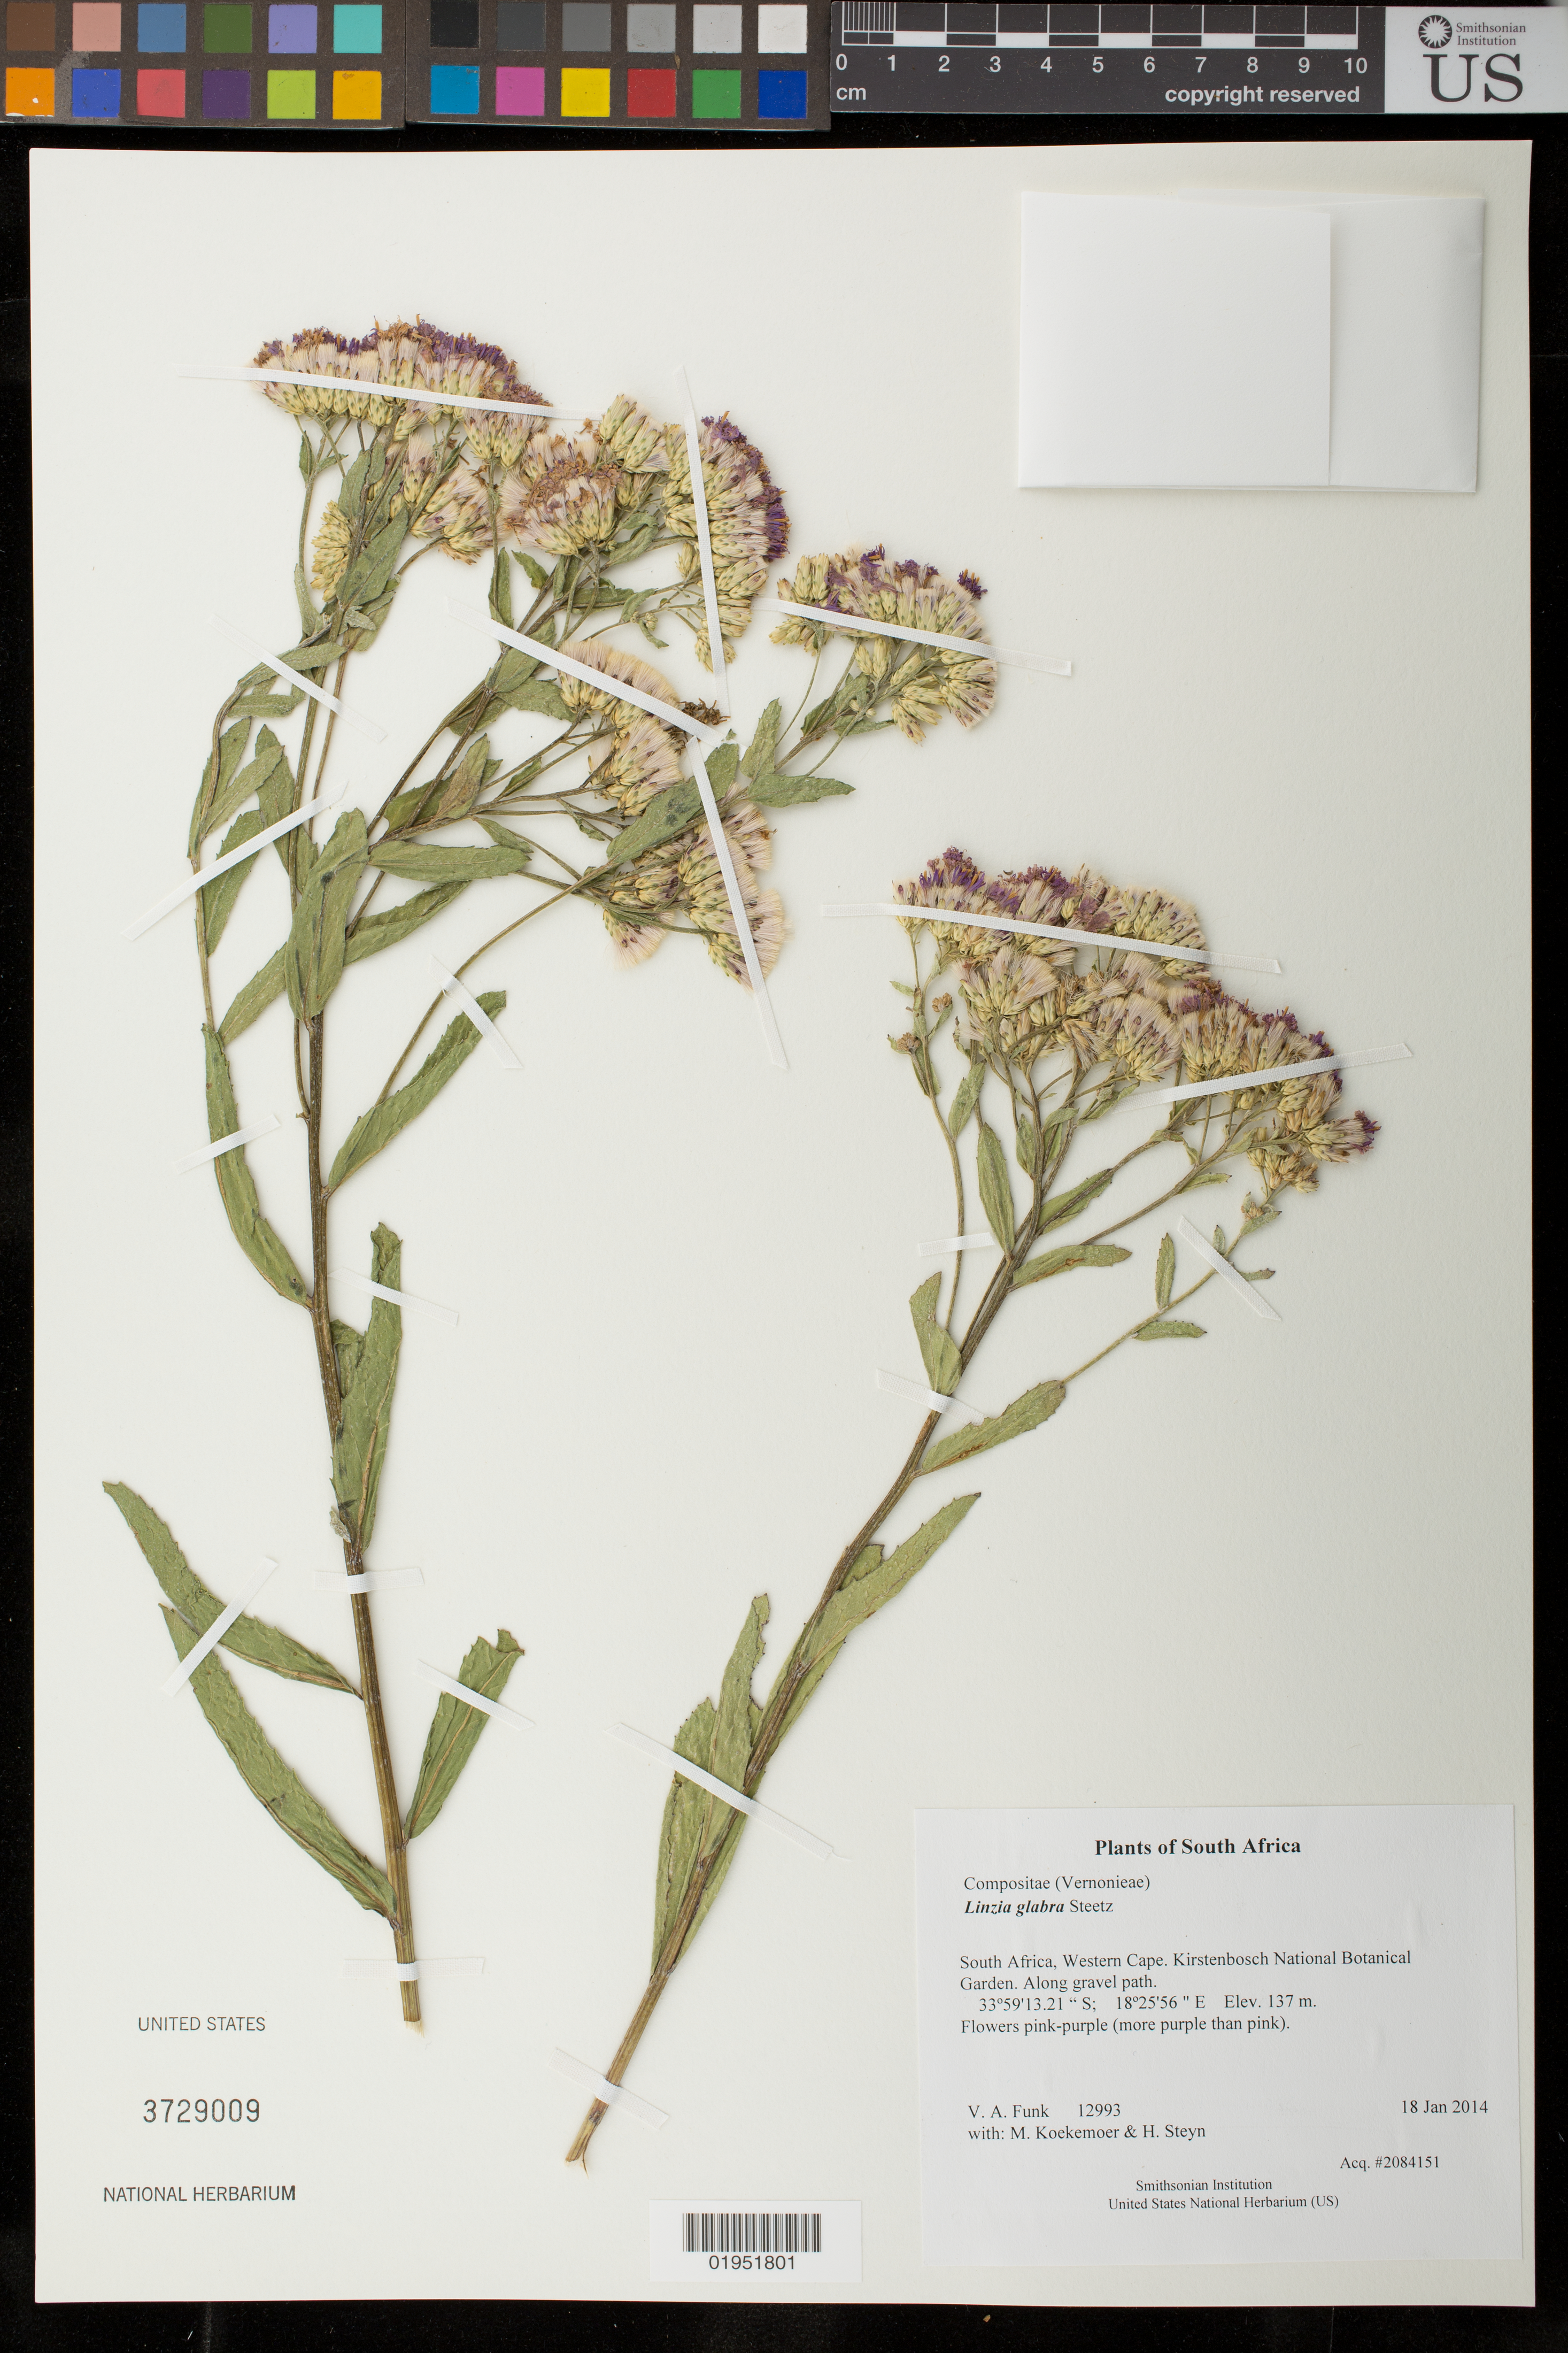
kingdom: Plantae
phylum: Tracheophyta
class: Magnoliopsida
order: Asterales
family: Asteraceae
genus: Linzia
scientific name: Linzia glabra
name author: Steetz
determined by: Koekemoer, M.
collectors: M. Koekemoer & H. Steyn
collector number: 12993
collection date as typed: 18 Jan 2014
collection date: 2014-01-18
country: South Africa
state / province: Western Cape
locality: Kirstenbosch National Botanical Garden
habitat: Along gravel path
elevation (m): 137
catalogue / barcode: US 3729009